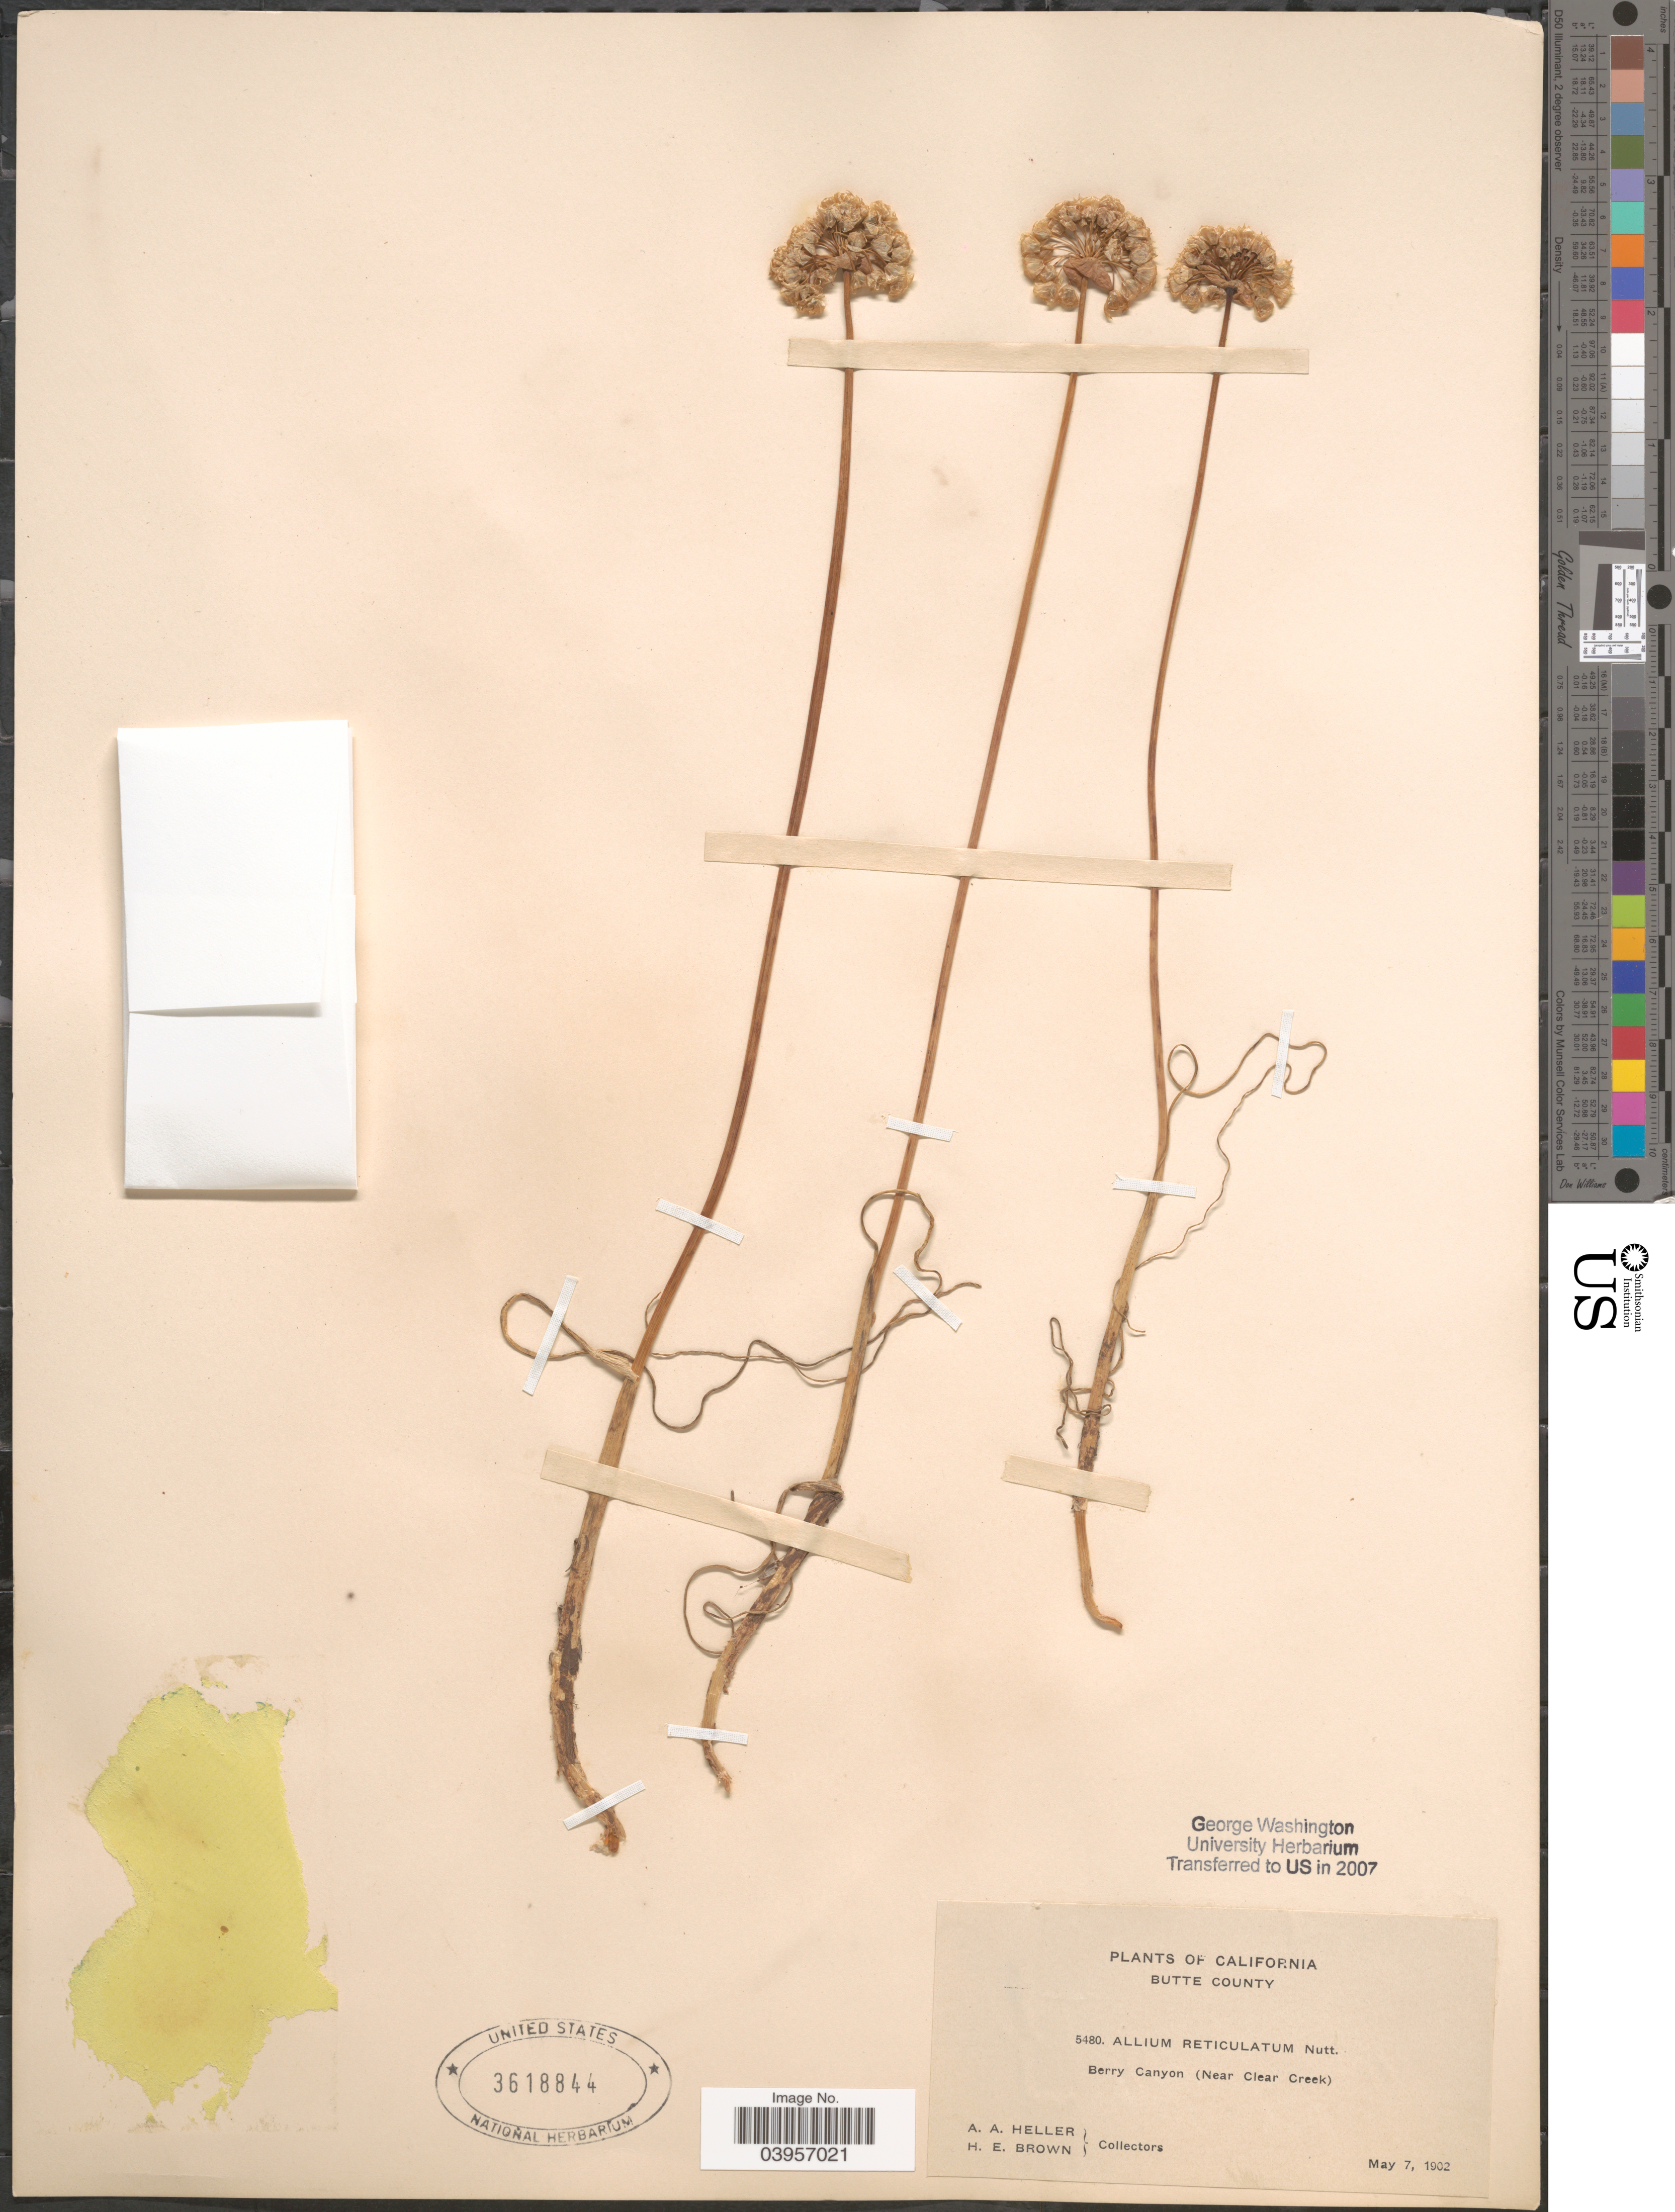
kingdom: Plantae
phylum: Tracheophyta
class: Liliopsida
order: Asparagales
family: Amaryllidaceae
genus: Allium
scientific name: Allium sp.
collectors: A. A. Heller & H. E. Brown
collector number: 5480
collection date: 1902-05-07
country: United States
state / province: California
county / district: Butte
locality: Butte County. Berry Canyon (Near Clear Creek).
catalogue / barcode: US 3618844